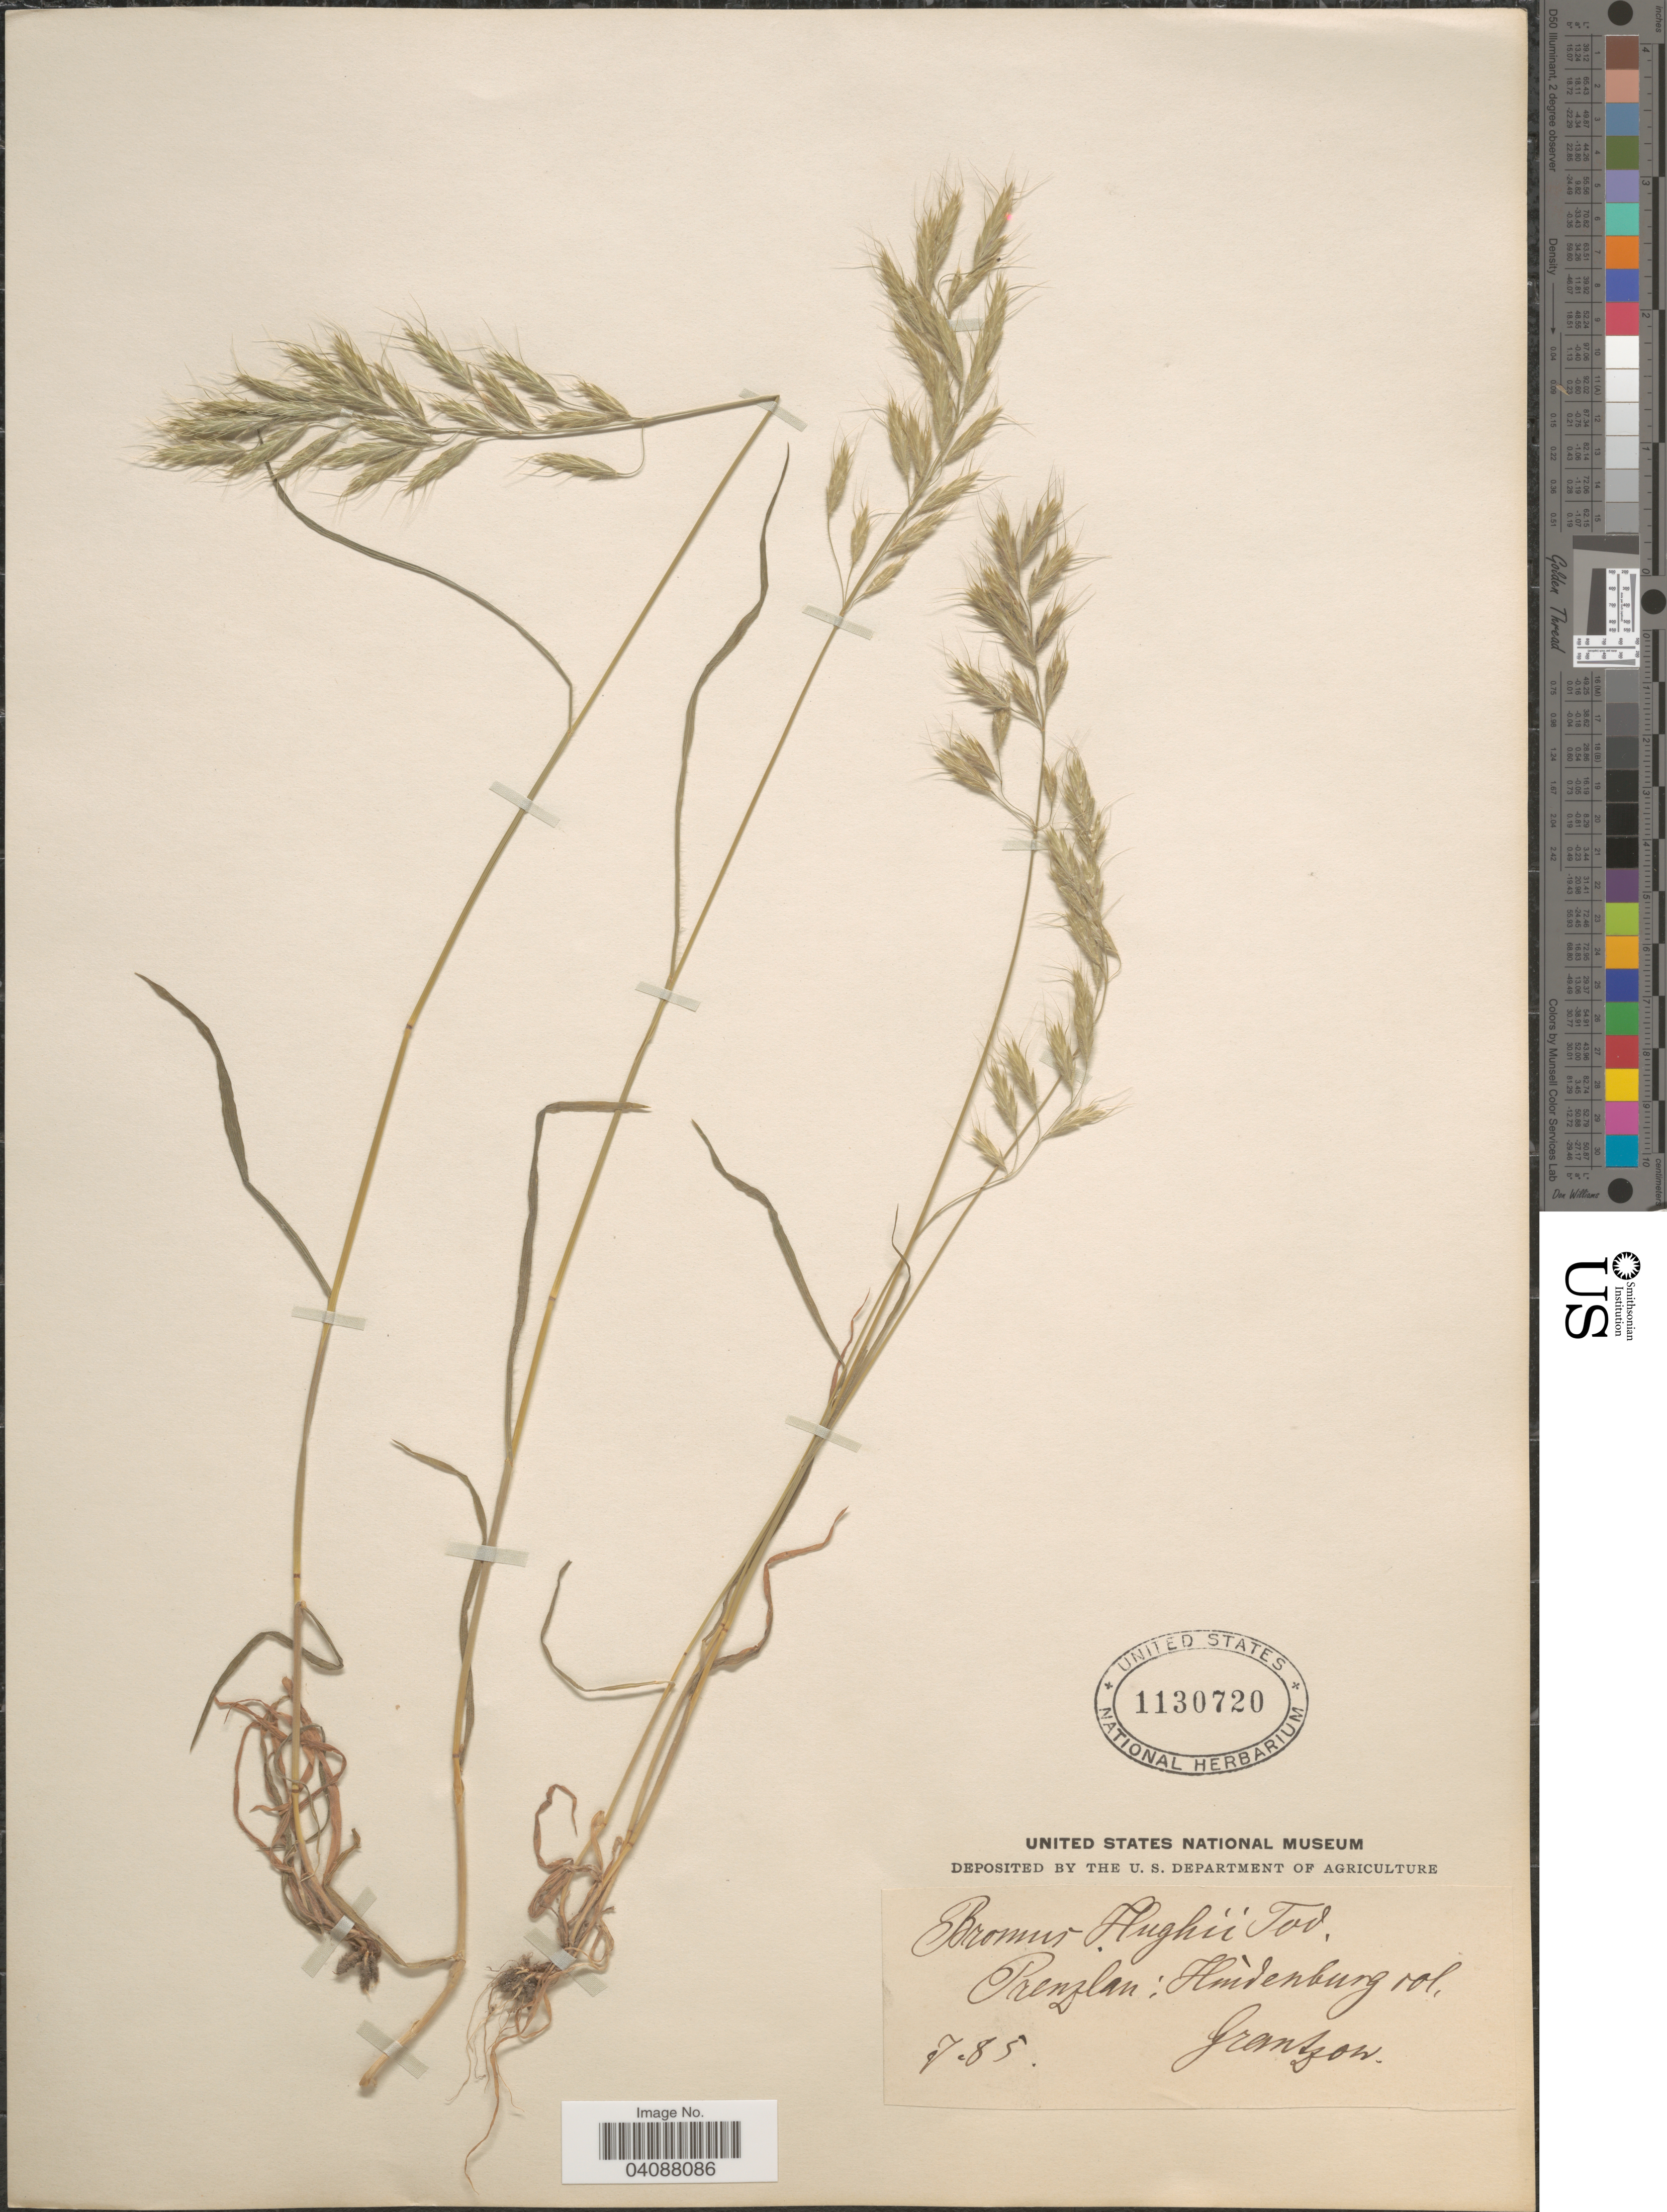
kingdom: Plantae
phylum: Tracheophyta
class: Liliopsida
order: Poales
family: Poaceae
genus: Bromus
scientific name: Bromus intermedius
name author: Gussone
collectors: Grantzow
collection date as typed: Transcribed d/m/y: /7/85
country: Germany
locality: Prenzlau: Hindenburg rol.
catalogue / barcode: US 1130720